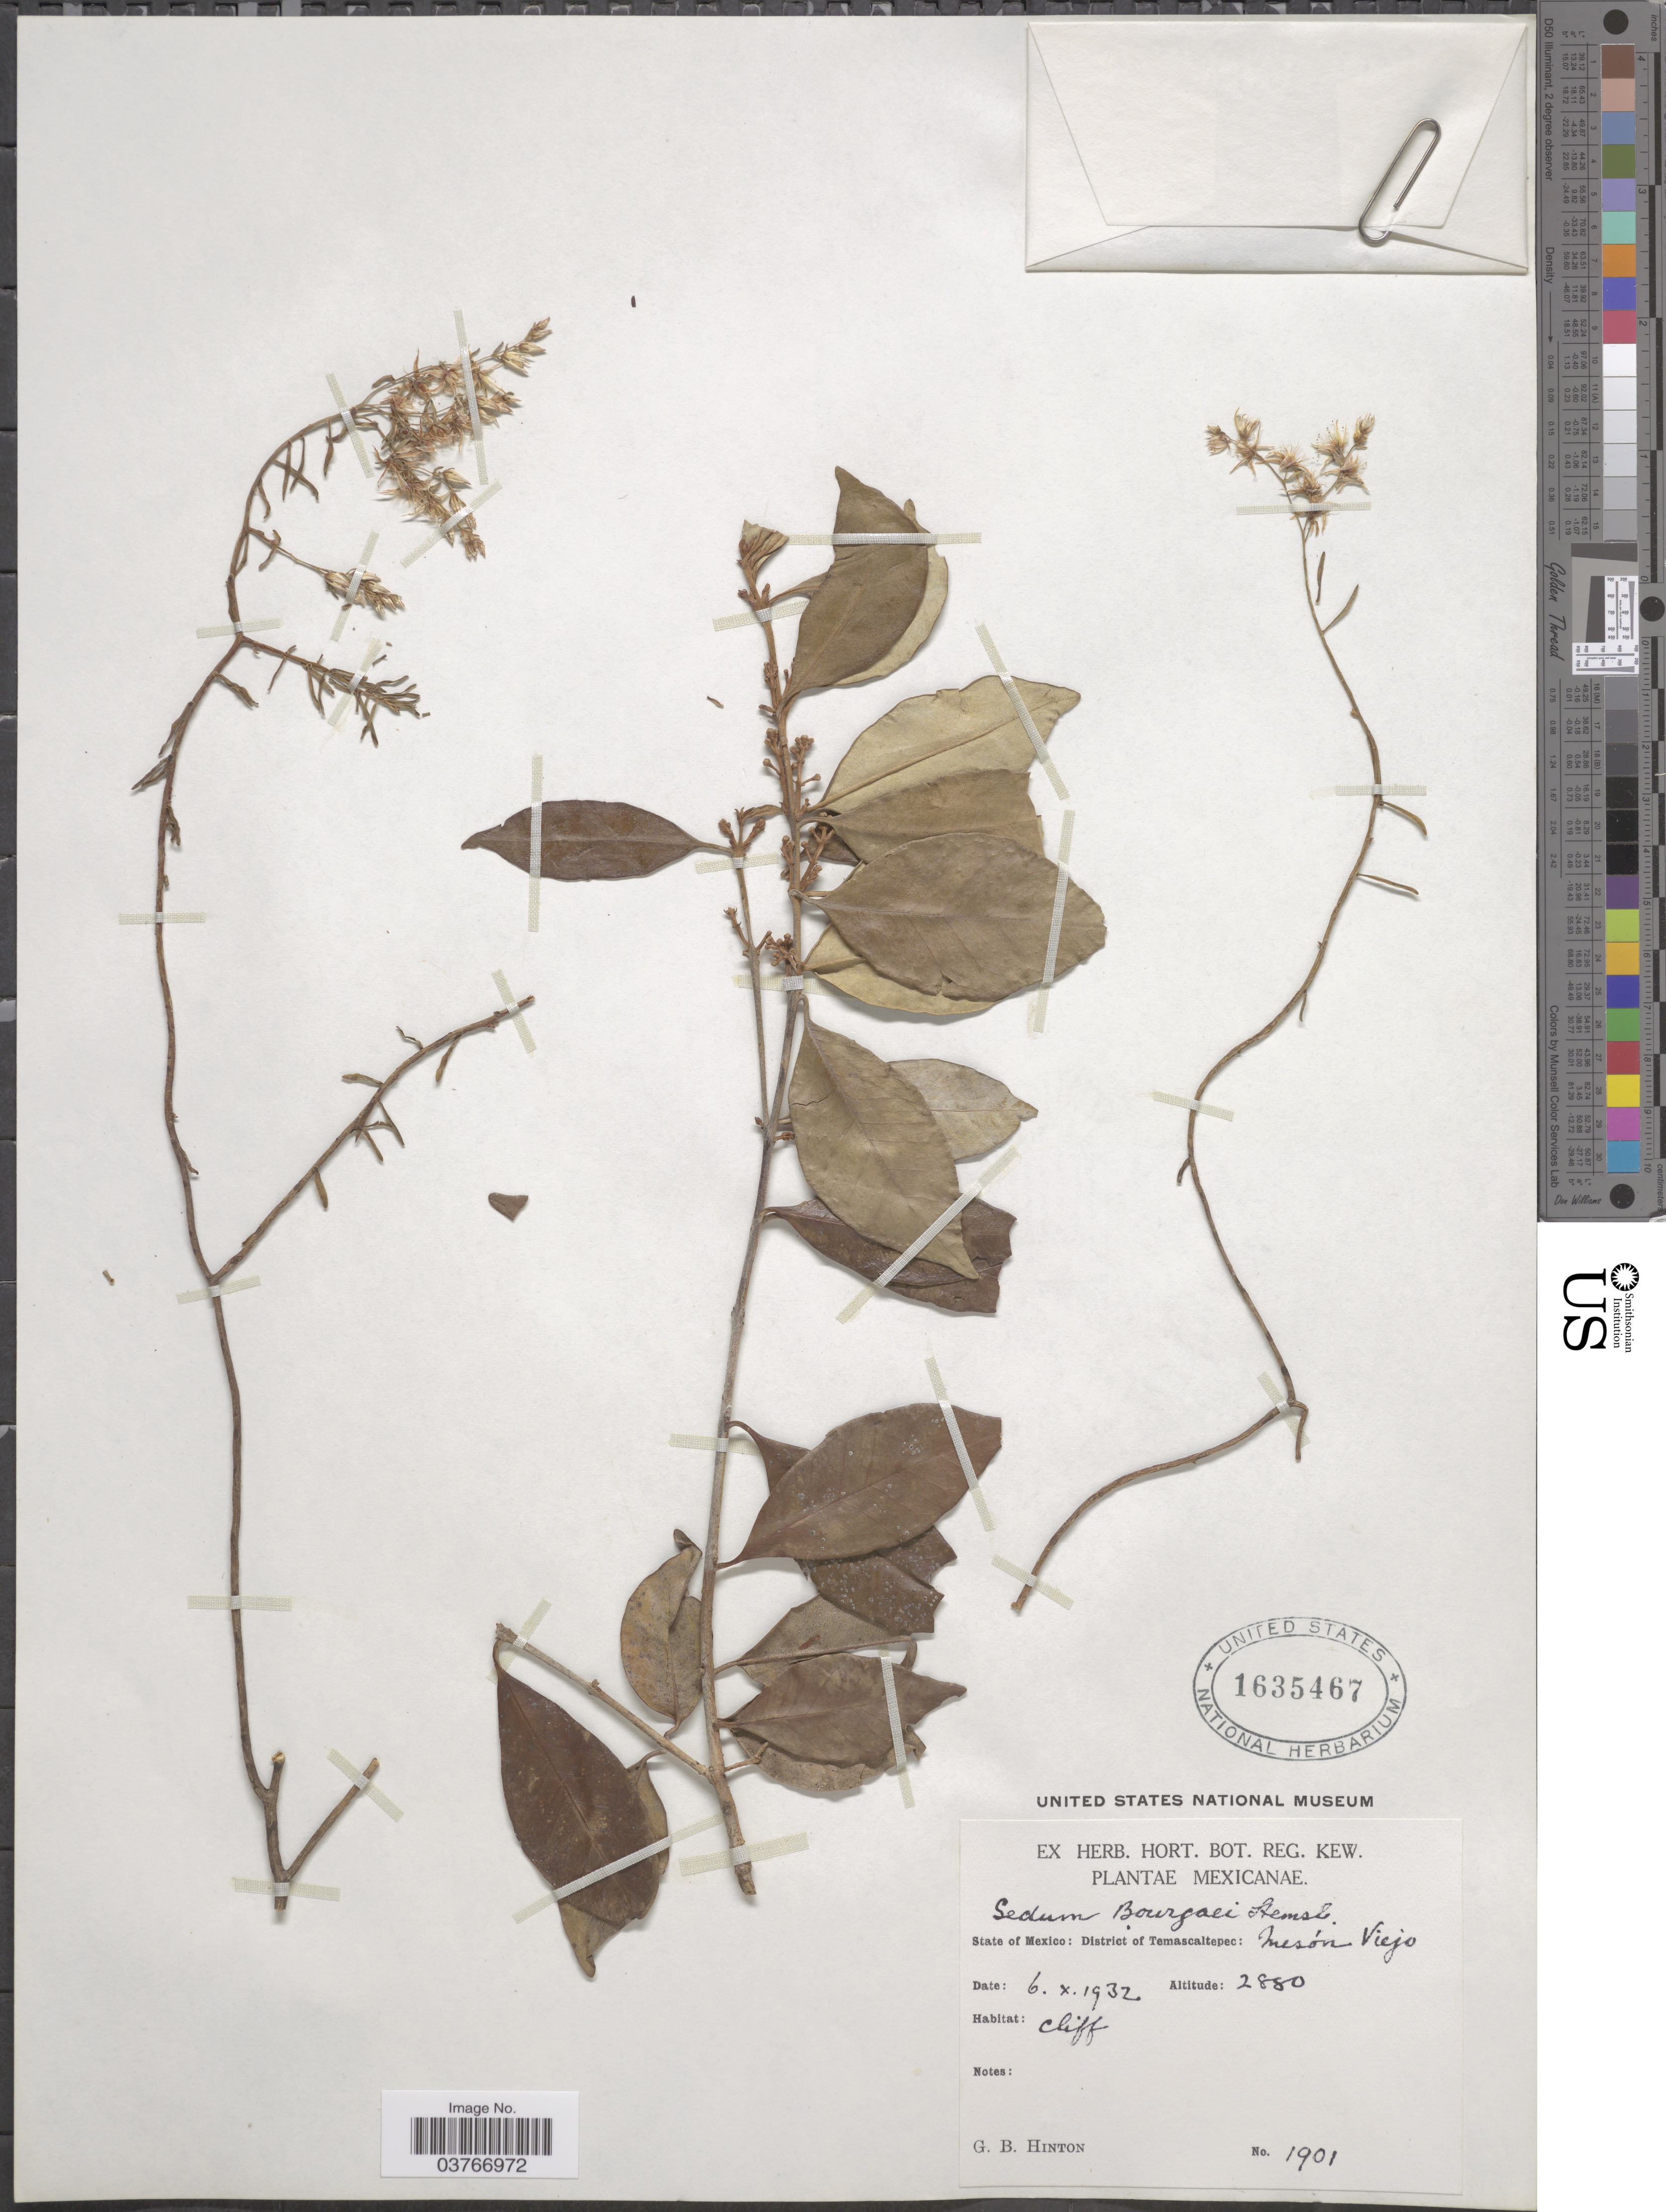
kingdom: Plantae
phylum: Tracheophyta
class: Magnoliopsida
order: Saxifragales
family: Crassulaceae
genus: Sedum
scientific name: Sedum bourgaei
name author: Hemsl.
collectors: G. B. Hinton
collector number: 1901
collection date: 1932-10-06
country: Mexico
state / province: México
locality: District of Temascaltepec: Mesón Viejo.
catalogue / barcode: US 1635467